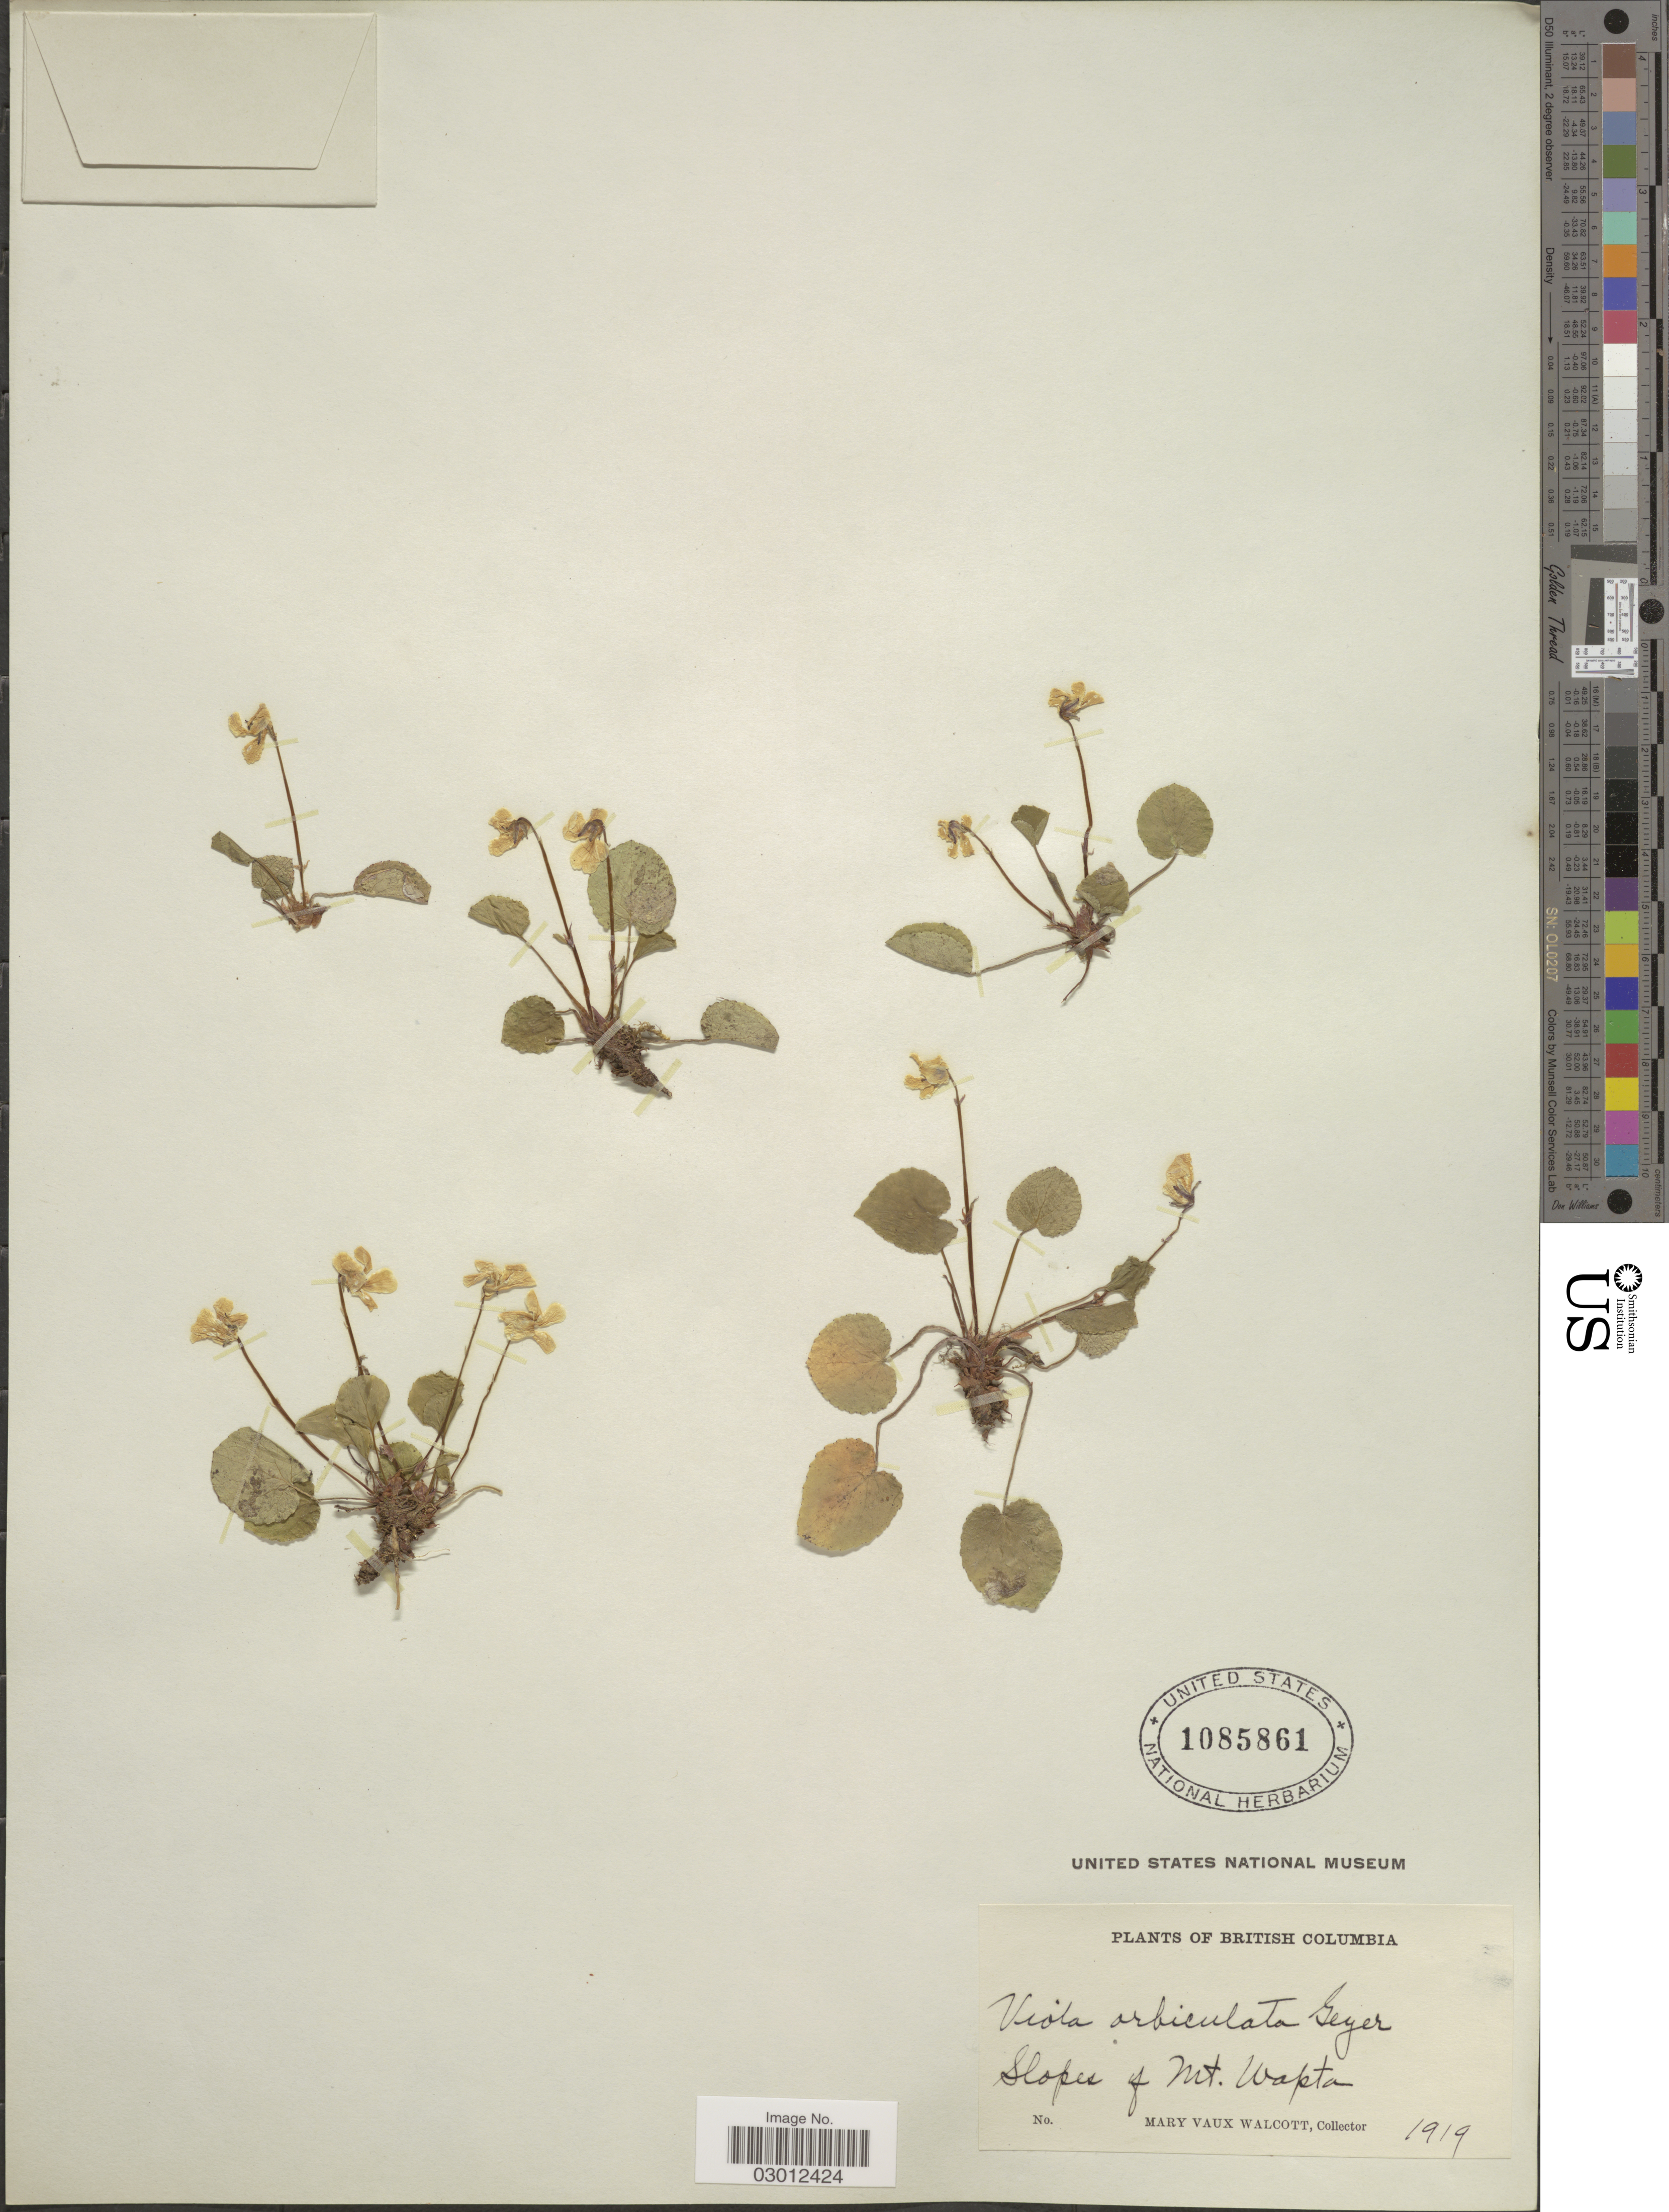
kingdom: Plantae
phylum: Tracheophyta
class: Magnoliopsida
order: Malpighiales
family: Violaceae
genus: Viola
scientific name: Viola orbiculata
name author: Geyer ex Hook.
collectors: M. Walcott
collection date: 1919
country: Canada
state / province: British Columbia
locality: Slopes of Mt. Wapta.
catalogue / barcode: US 1085861